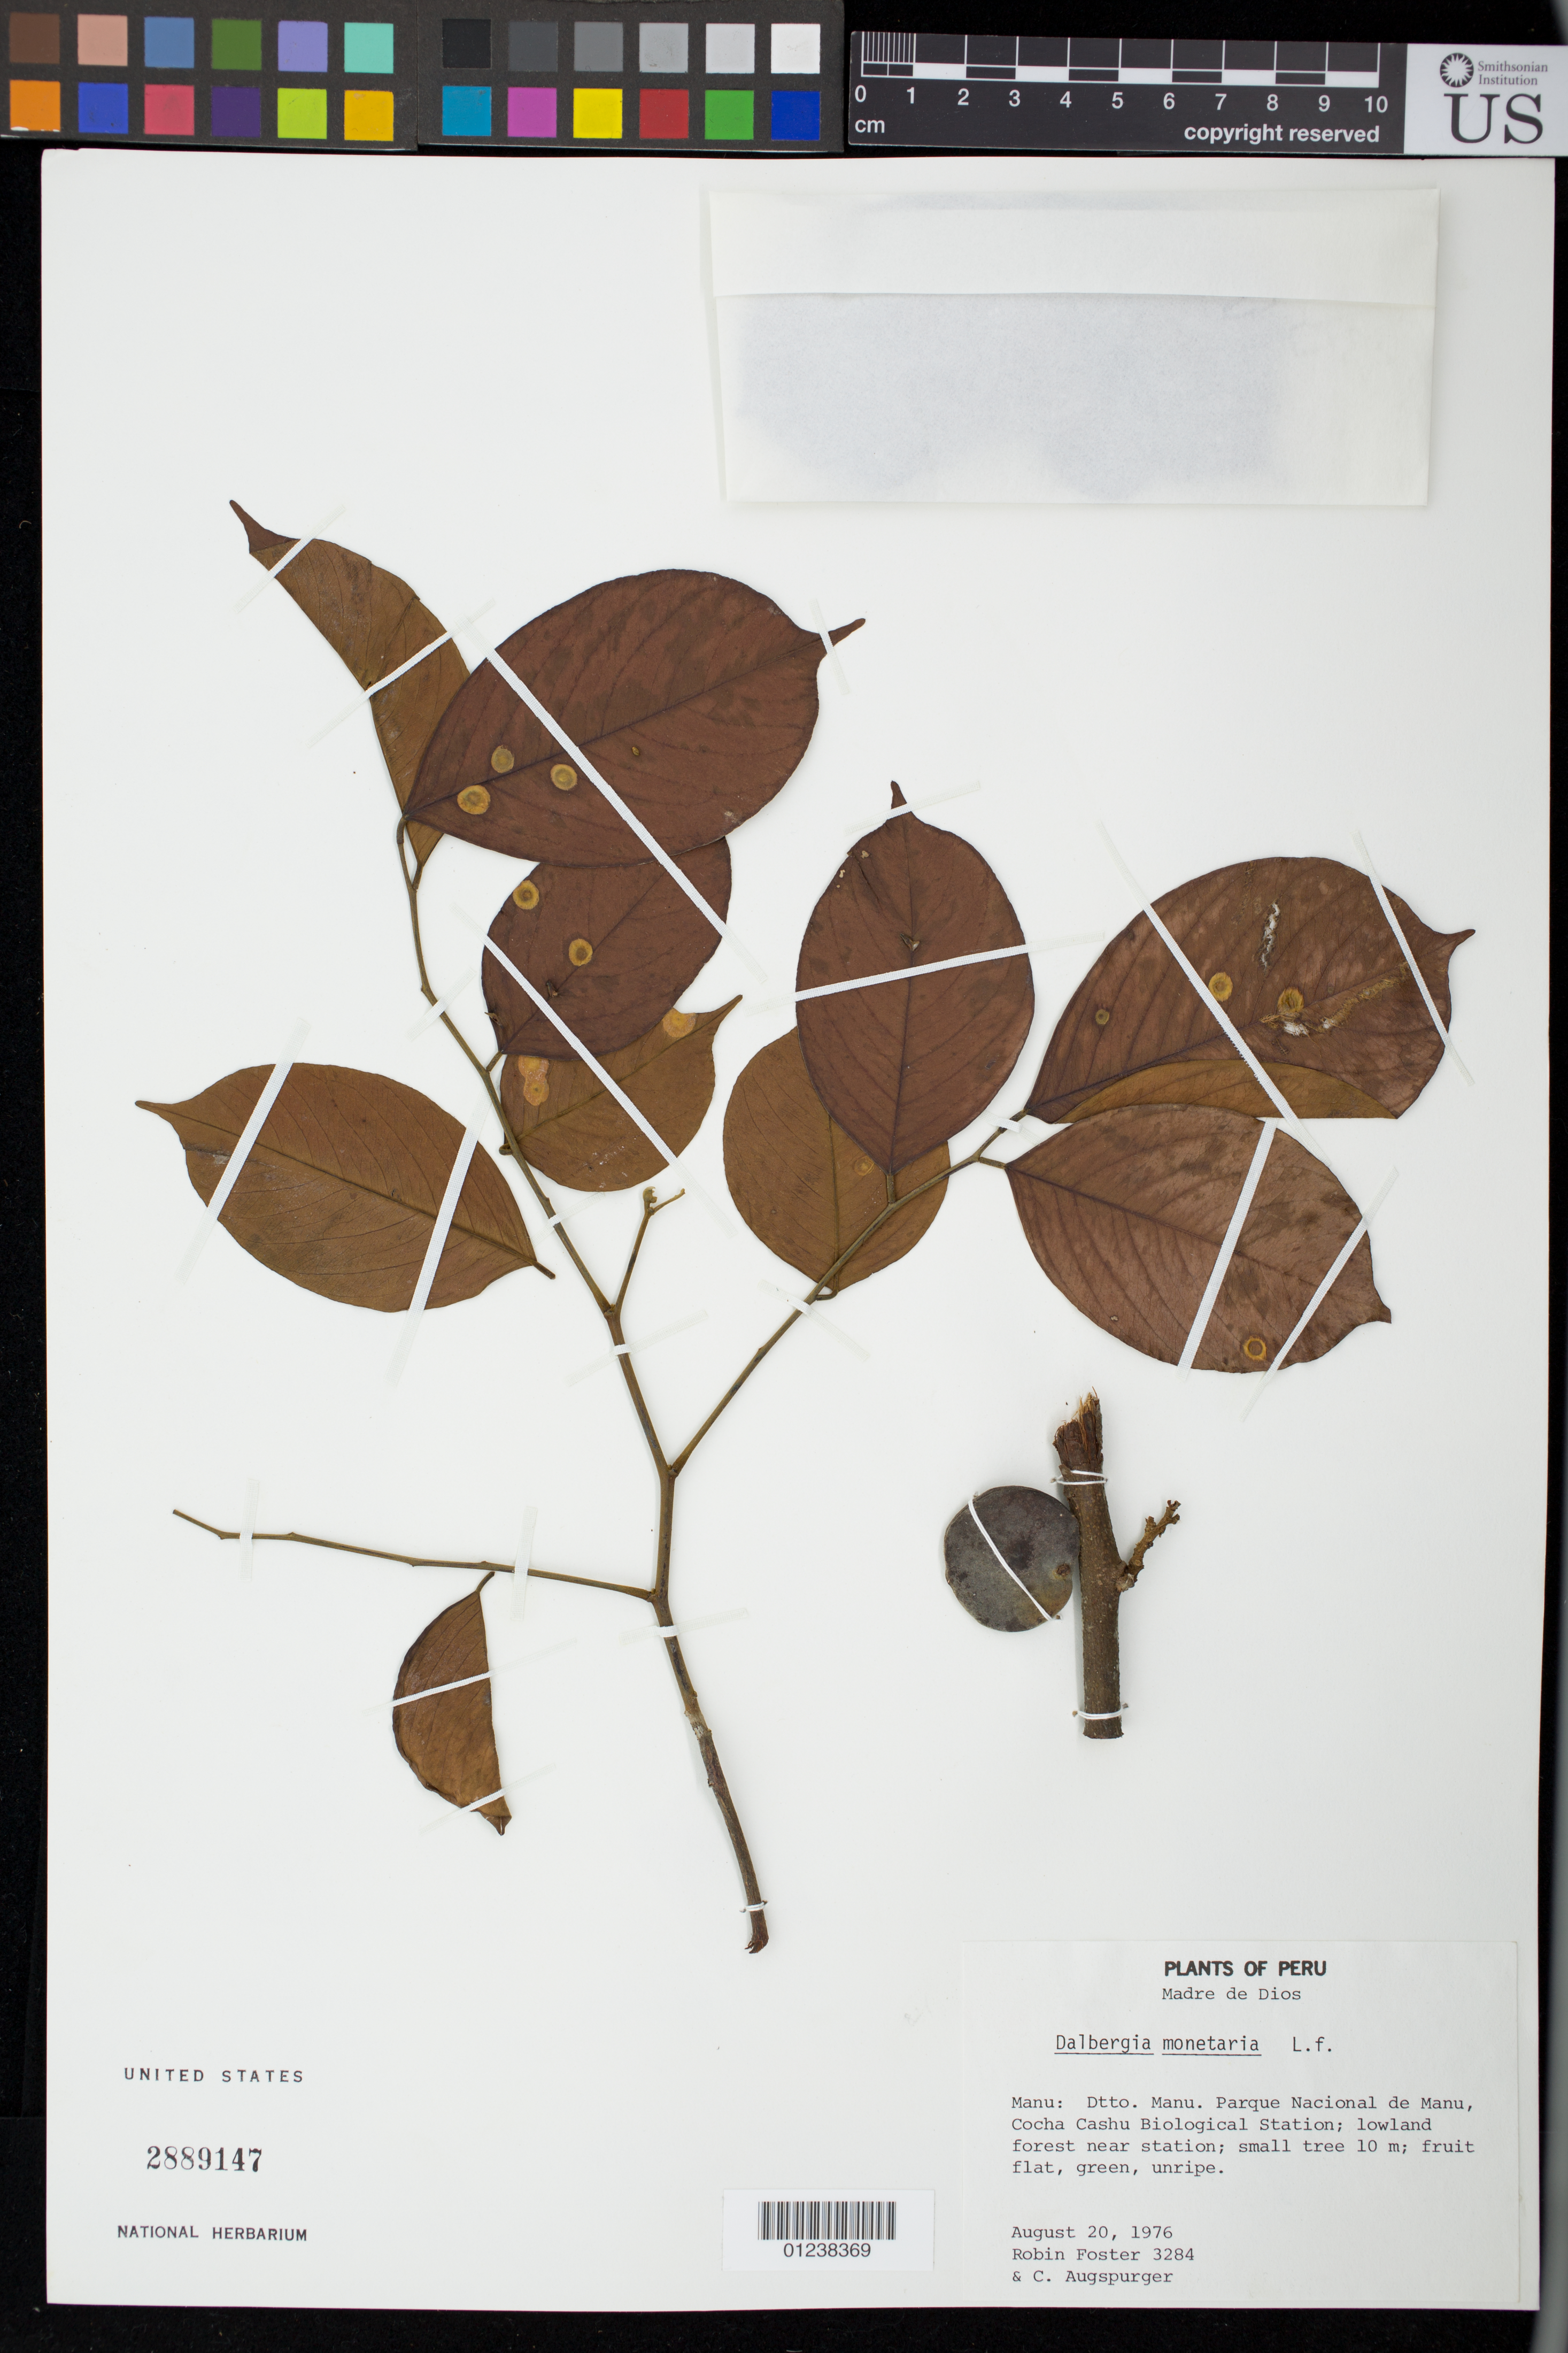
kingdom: Plantae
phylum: Tracheophyta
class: Magnoliopsida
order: Fabales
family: Fabaceae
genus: Dalbergia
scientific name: Dalbergia monetaria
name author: L. f.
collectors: R. B. Foster & C. Augspurger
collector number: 3284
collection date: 1976-08-20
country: Peru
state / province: Madre de Dios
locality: Parque Nacional de Manu, Cocha Cashu Biological Station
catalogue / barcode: US 2889147